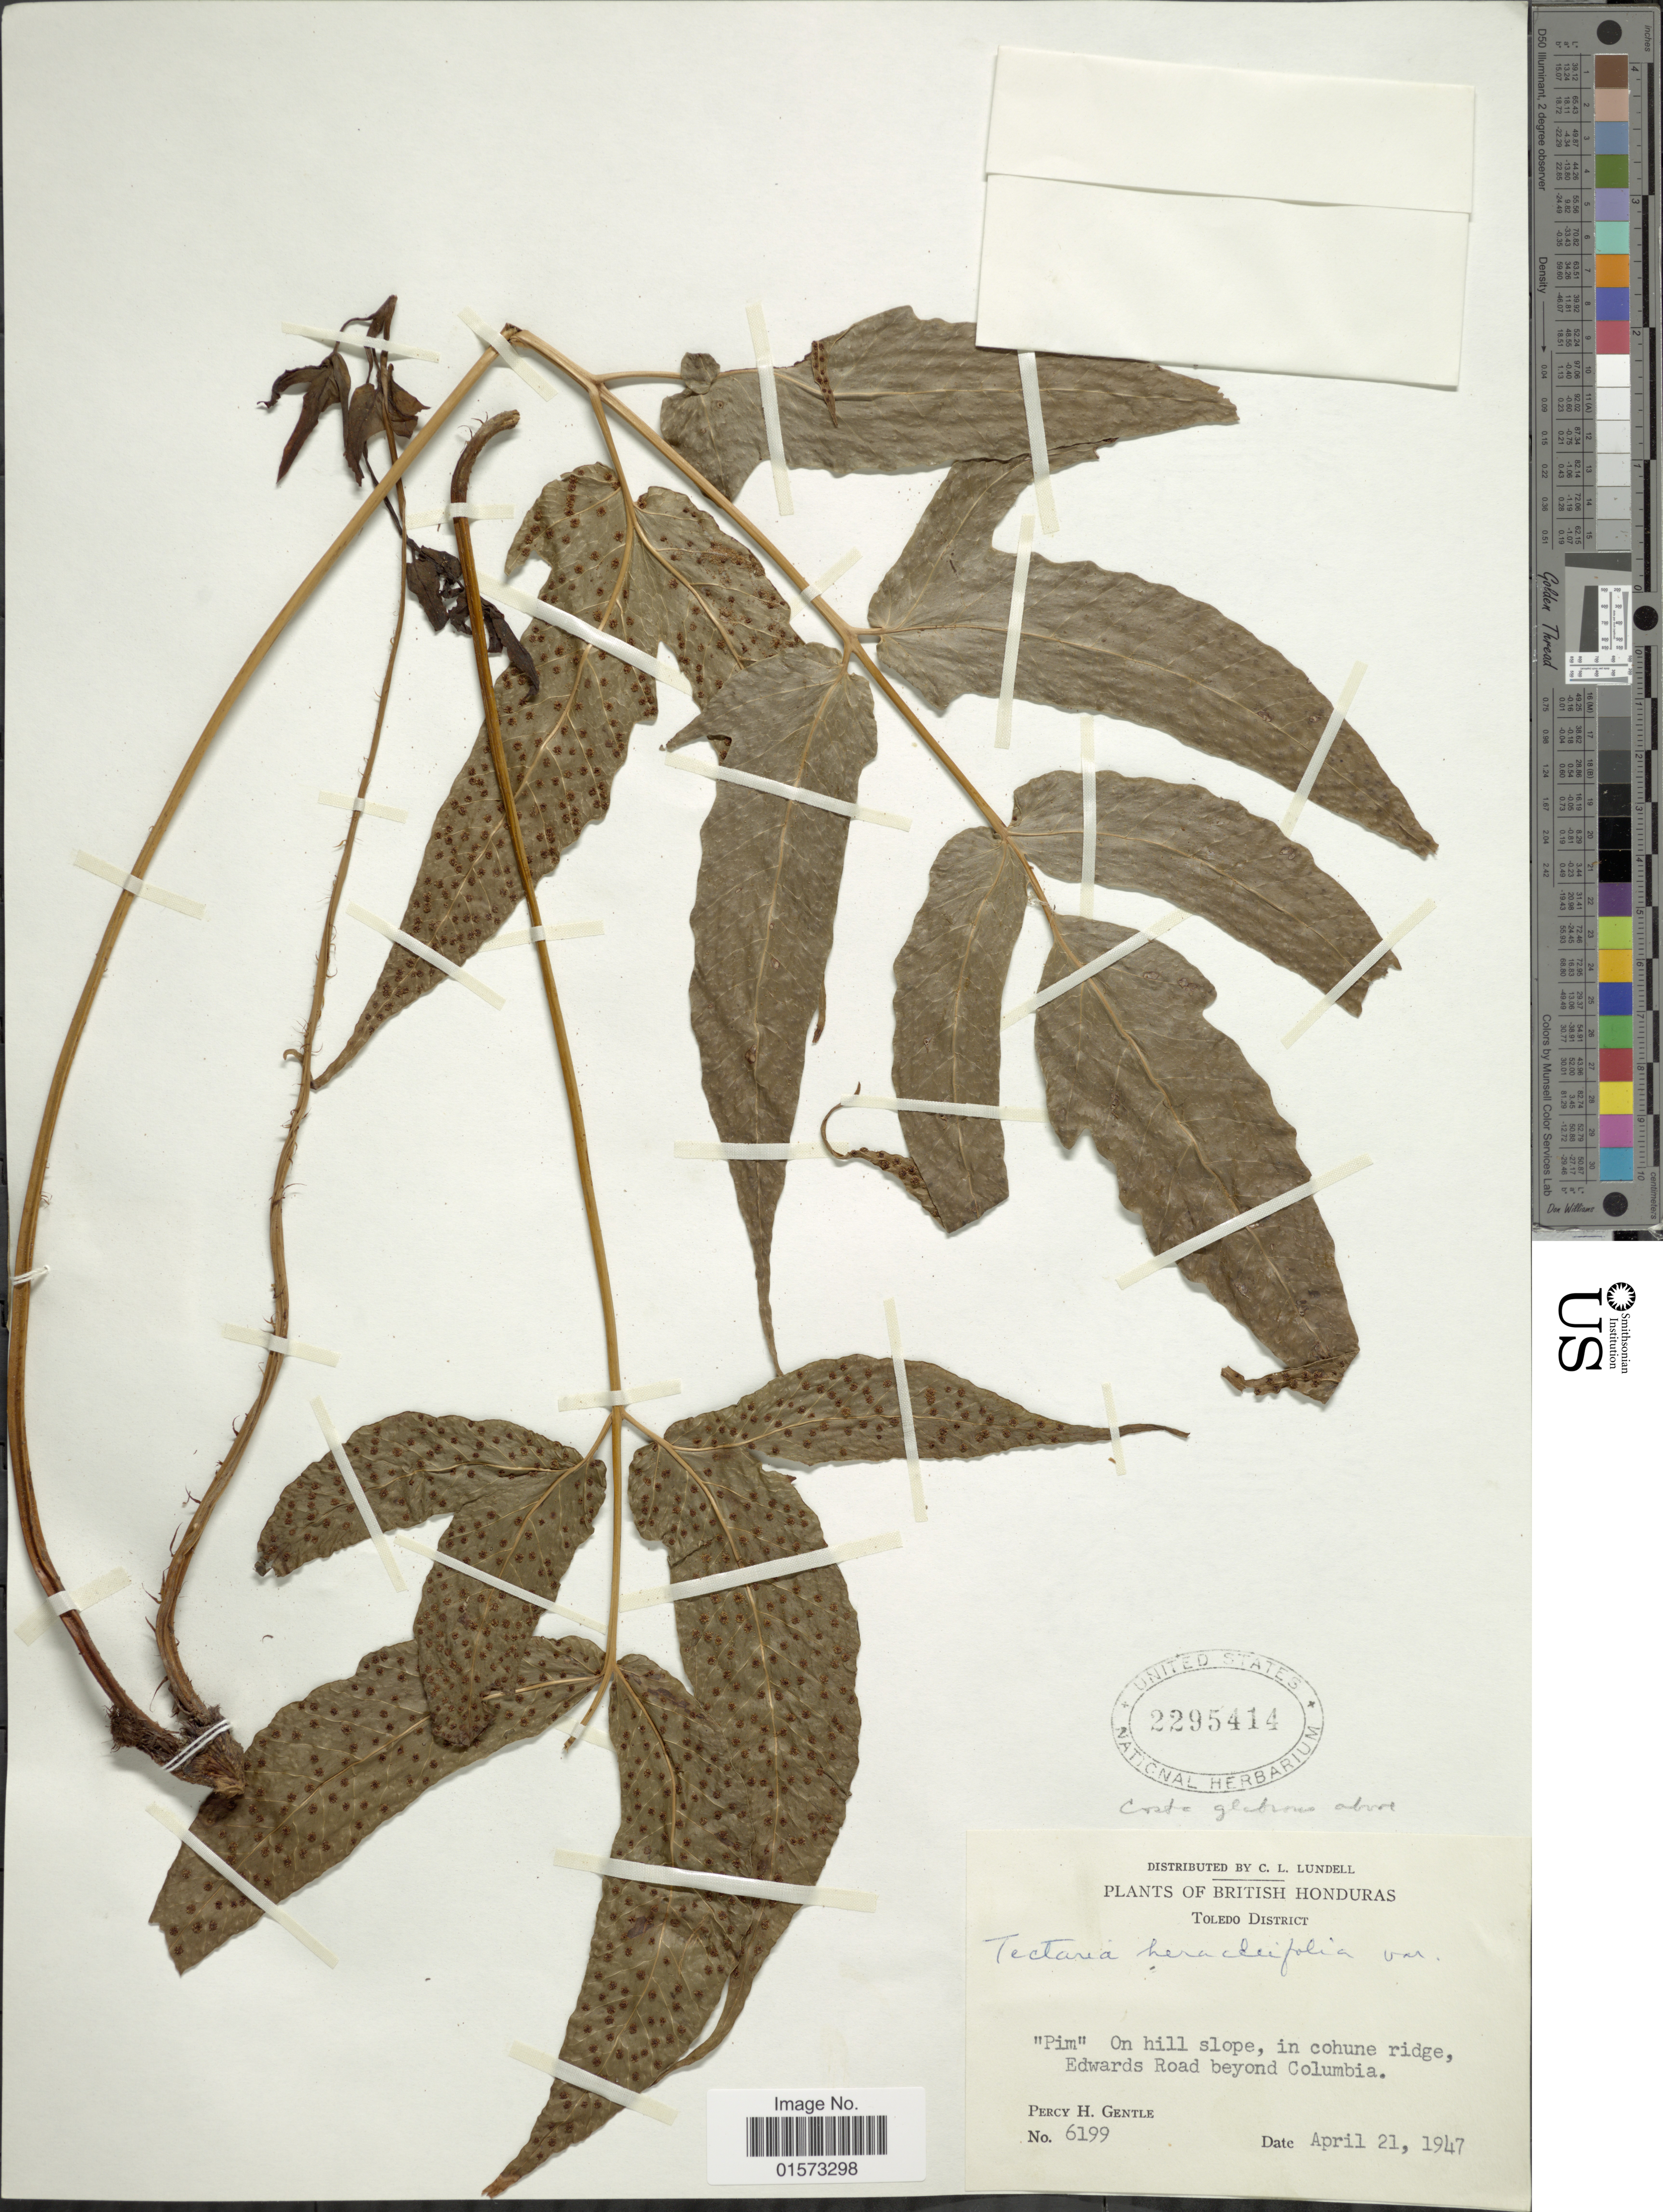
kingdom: Plantae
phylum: Tracheophyta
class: Polypodiopsida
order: Polypodiales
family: Tectariaceae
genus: Tectaria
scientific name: Tectaria heracleifolia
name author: (Willd.) Underw.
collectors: P. H. Gentle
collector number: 6199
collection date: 1947-04-21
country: Belize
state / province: Toledo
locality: Toledo District. Pim. On hill slope, in cohune ridge, Edwards Road beyond Columbia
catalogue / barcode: US 2295414